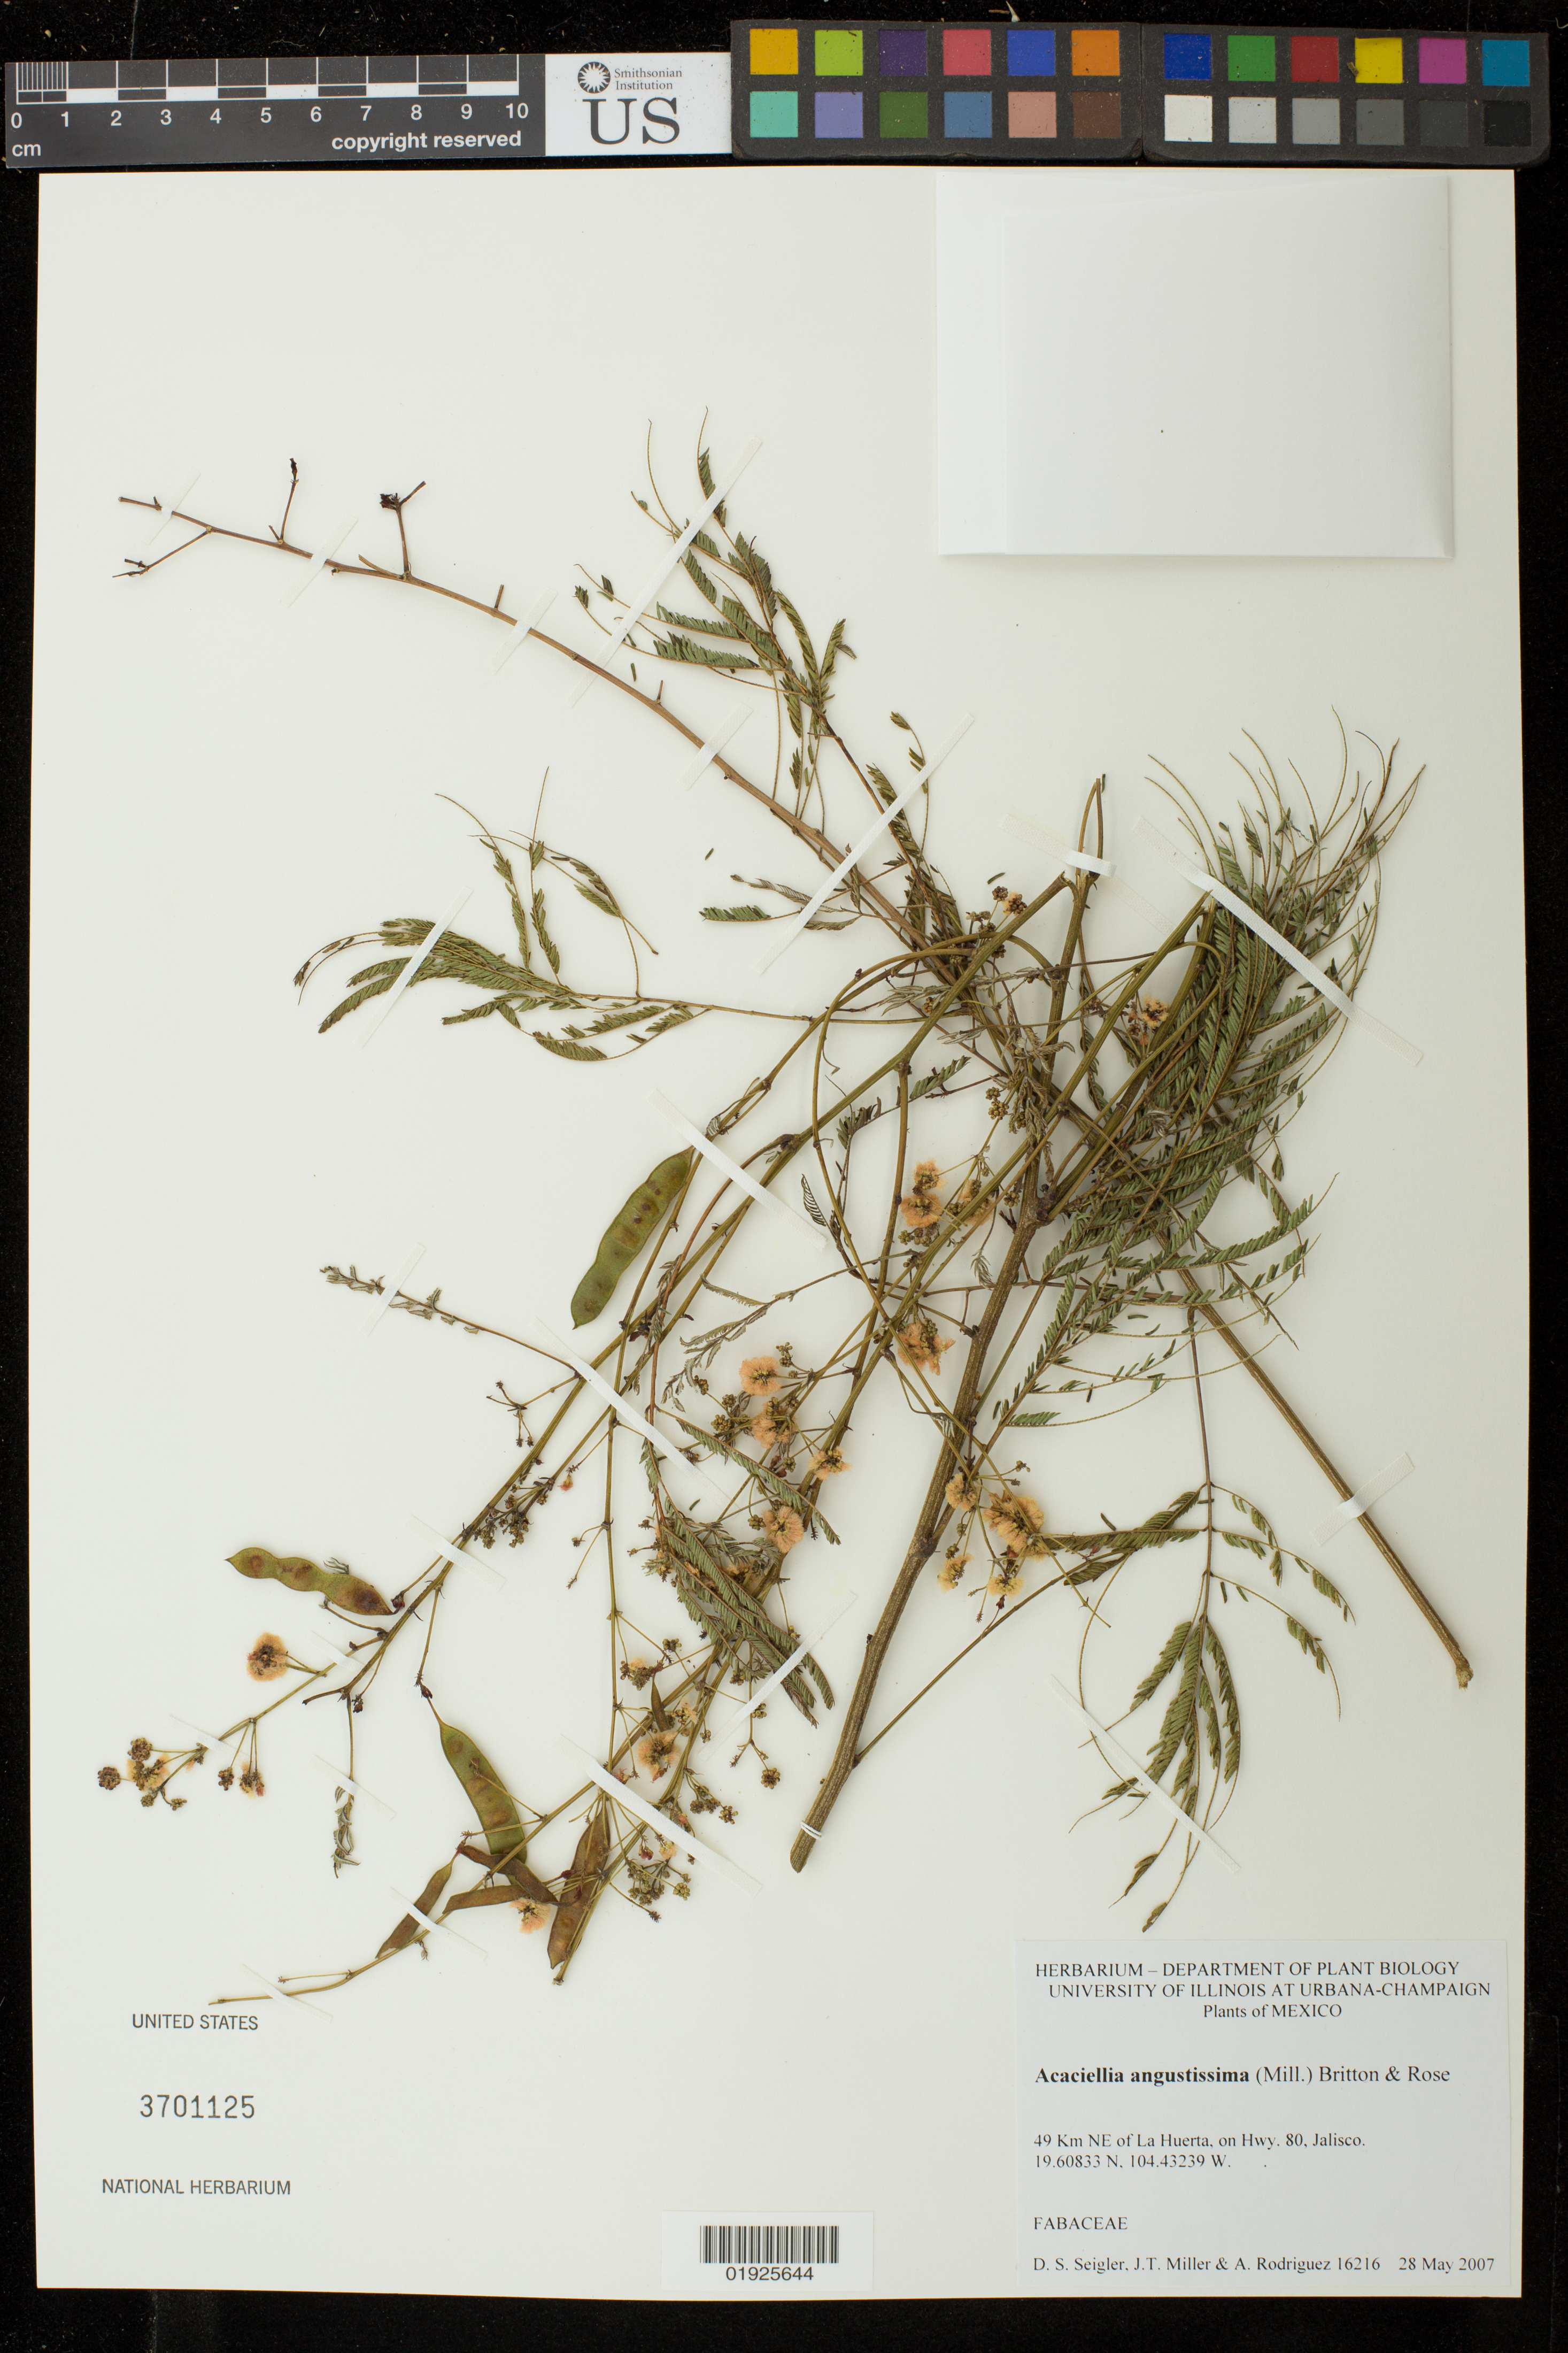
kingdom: Plantae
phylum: Tracheophyta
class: Magnoliopsida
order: Fabales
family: Fabaceae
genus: Acaciella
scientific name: Acaciella angustissima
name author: (Mill.) Britton & Rose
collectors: D. S. Seigler, J. T. Miller & A. Rodríguez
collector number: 16216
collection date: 2007-05-28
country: Mexico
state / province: Jalisco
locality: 49 km NE of La Huerta on Hwy 80.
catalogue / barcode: US 3701125